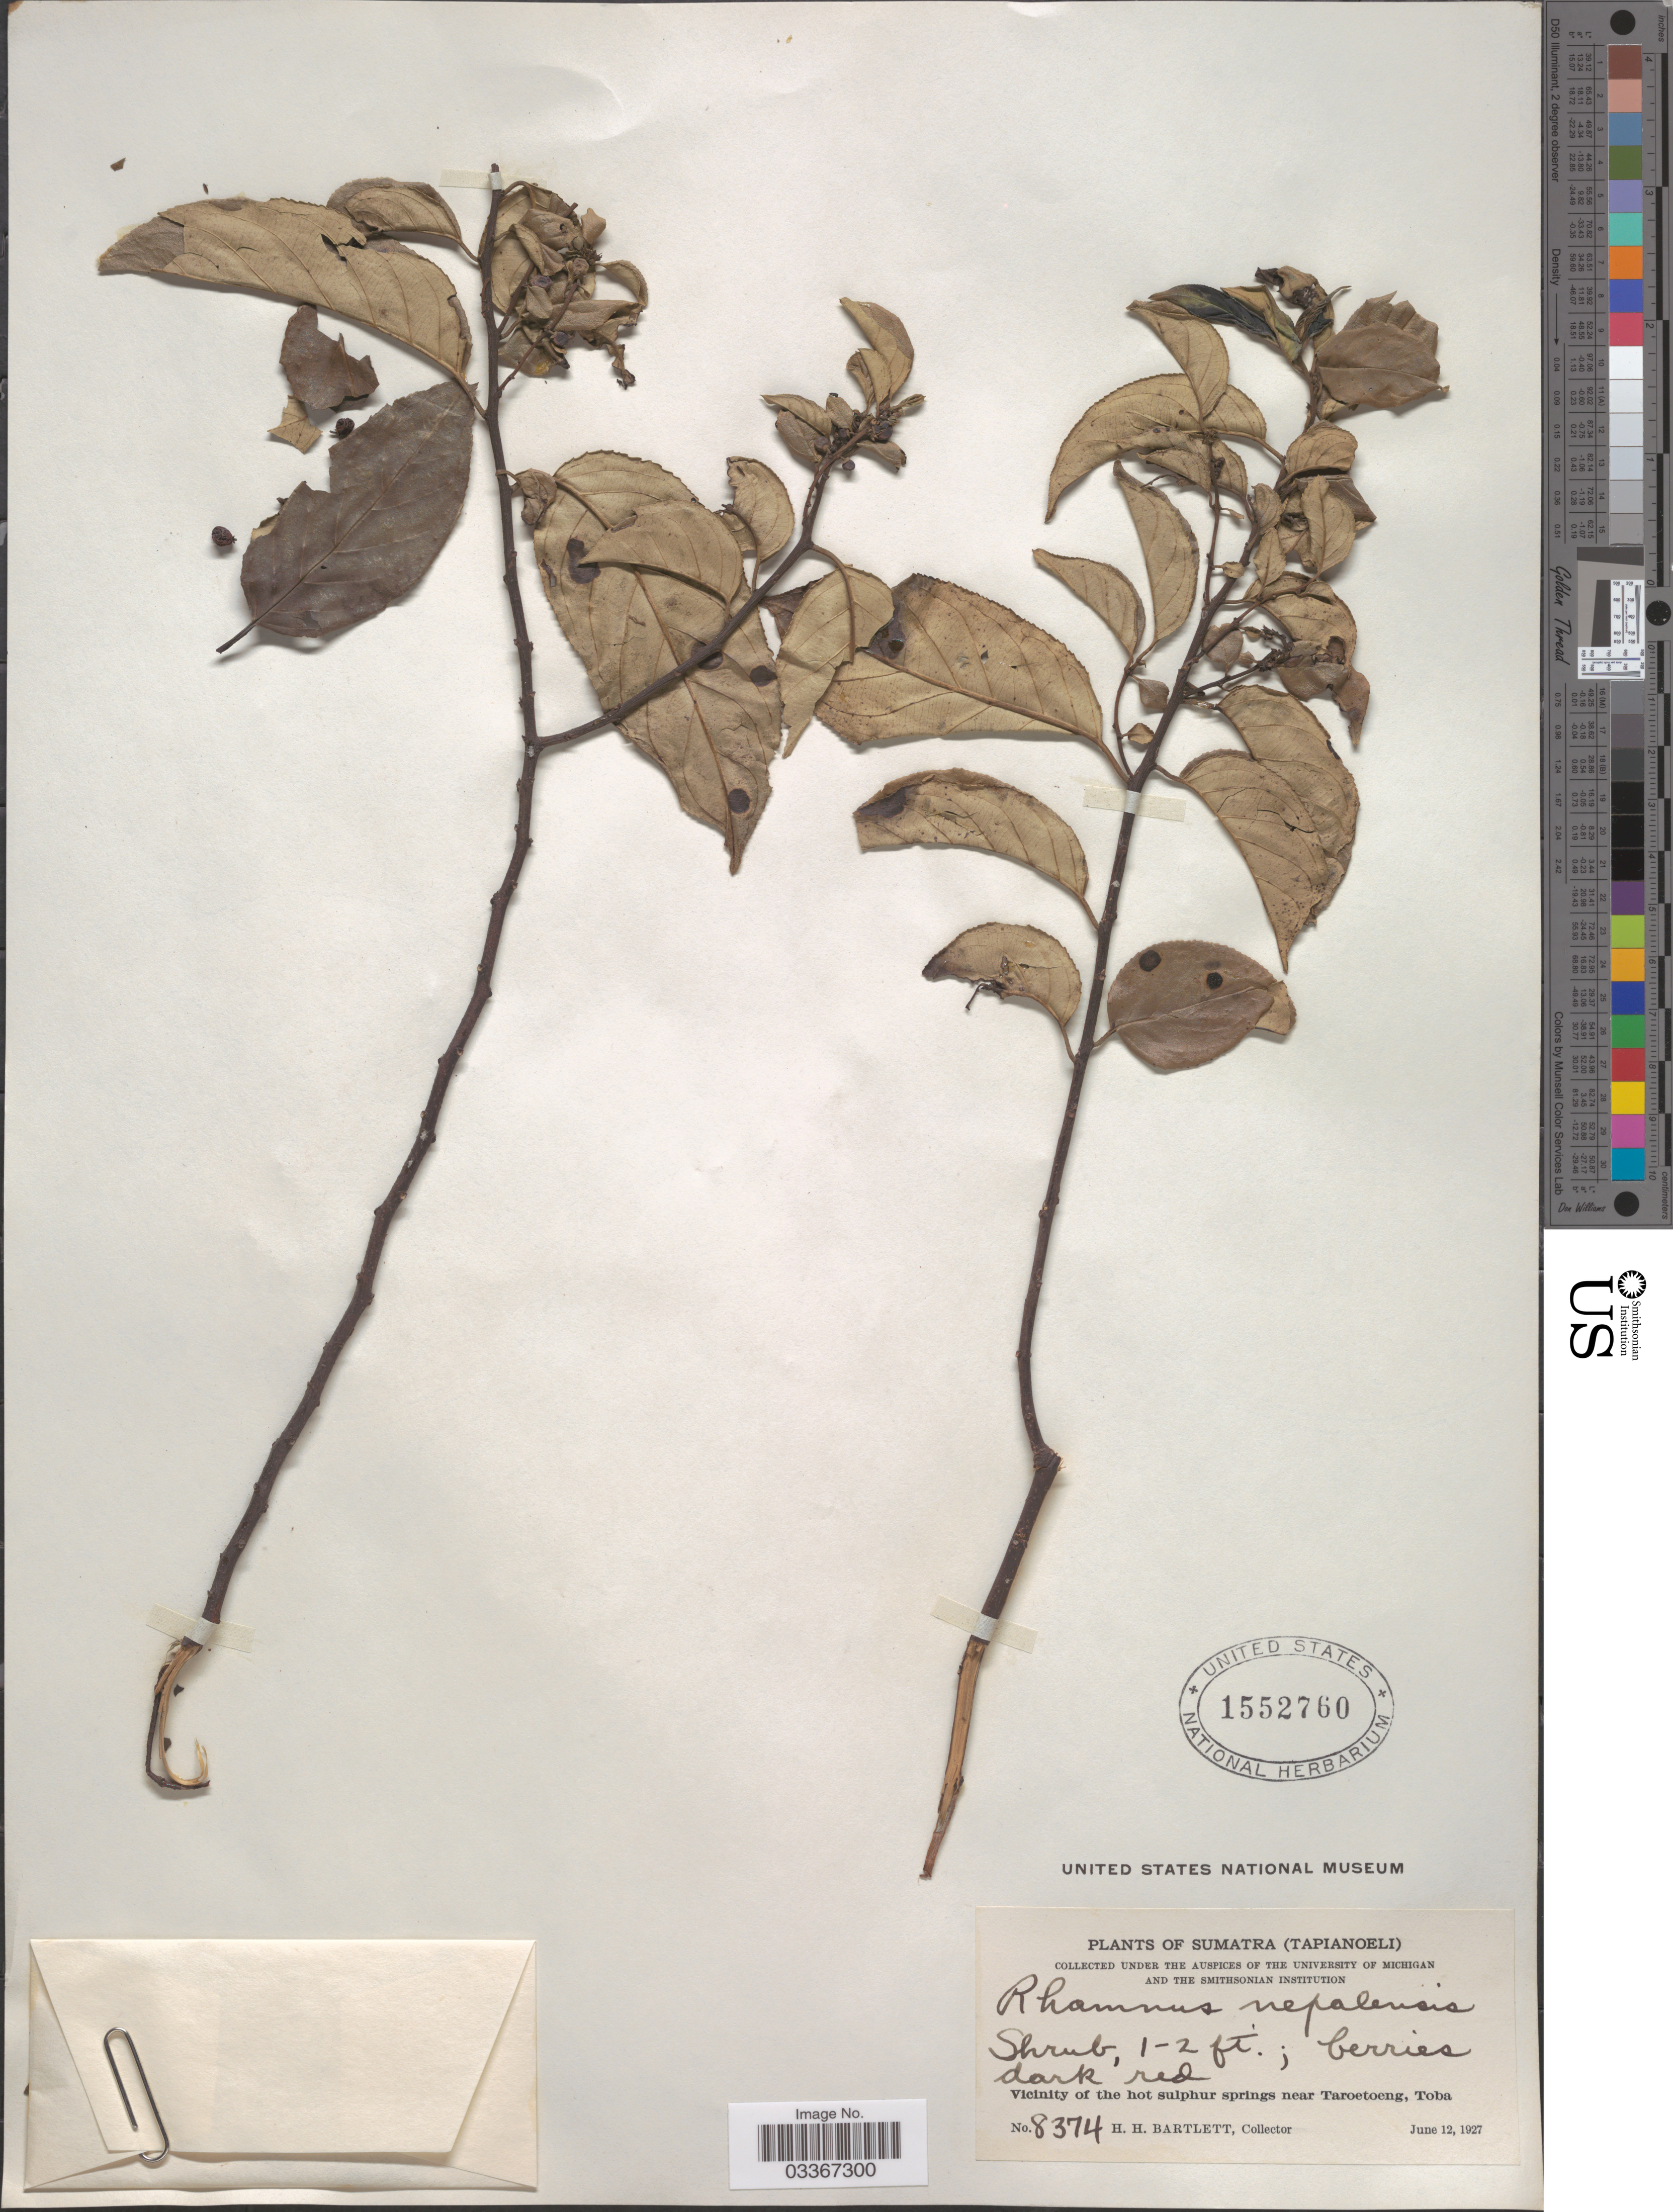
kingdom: Plantae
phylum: Tracheophyta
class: Magnoliopsida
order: Rosales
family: Rhamnaceae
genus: Rhamnus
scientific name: Rhamnus nepalensis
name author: (Wall.) M.A. Lawson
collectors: H. H. Bartlett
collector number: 8374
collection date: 1927-06-12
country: Indonesia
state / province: Sumatra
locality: Sumatra (Tapianoeli). Vicinity of the hot sulphur springs near Taroetoeng, Toba.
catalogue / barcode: US 1552760